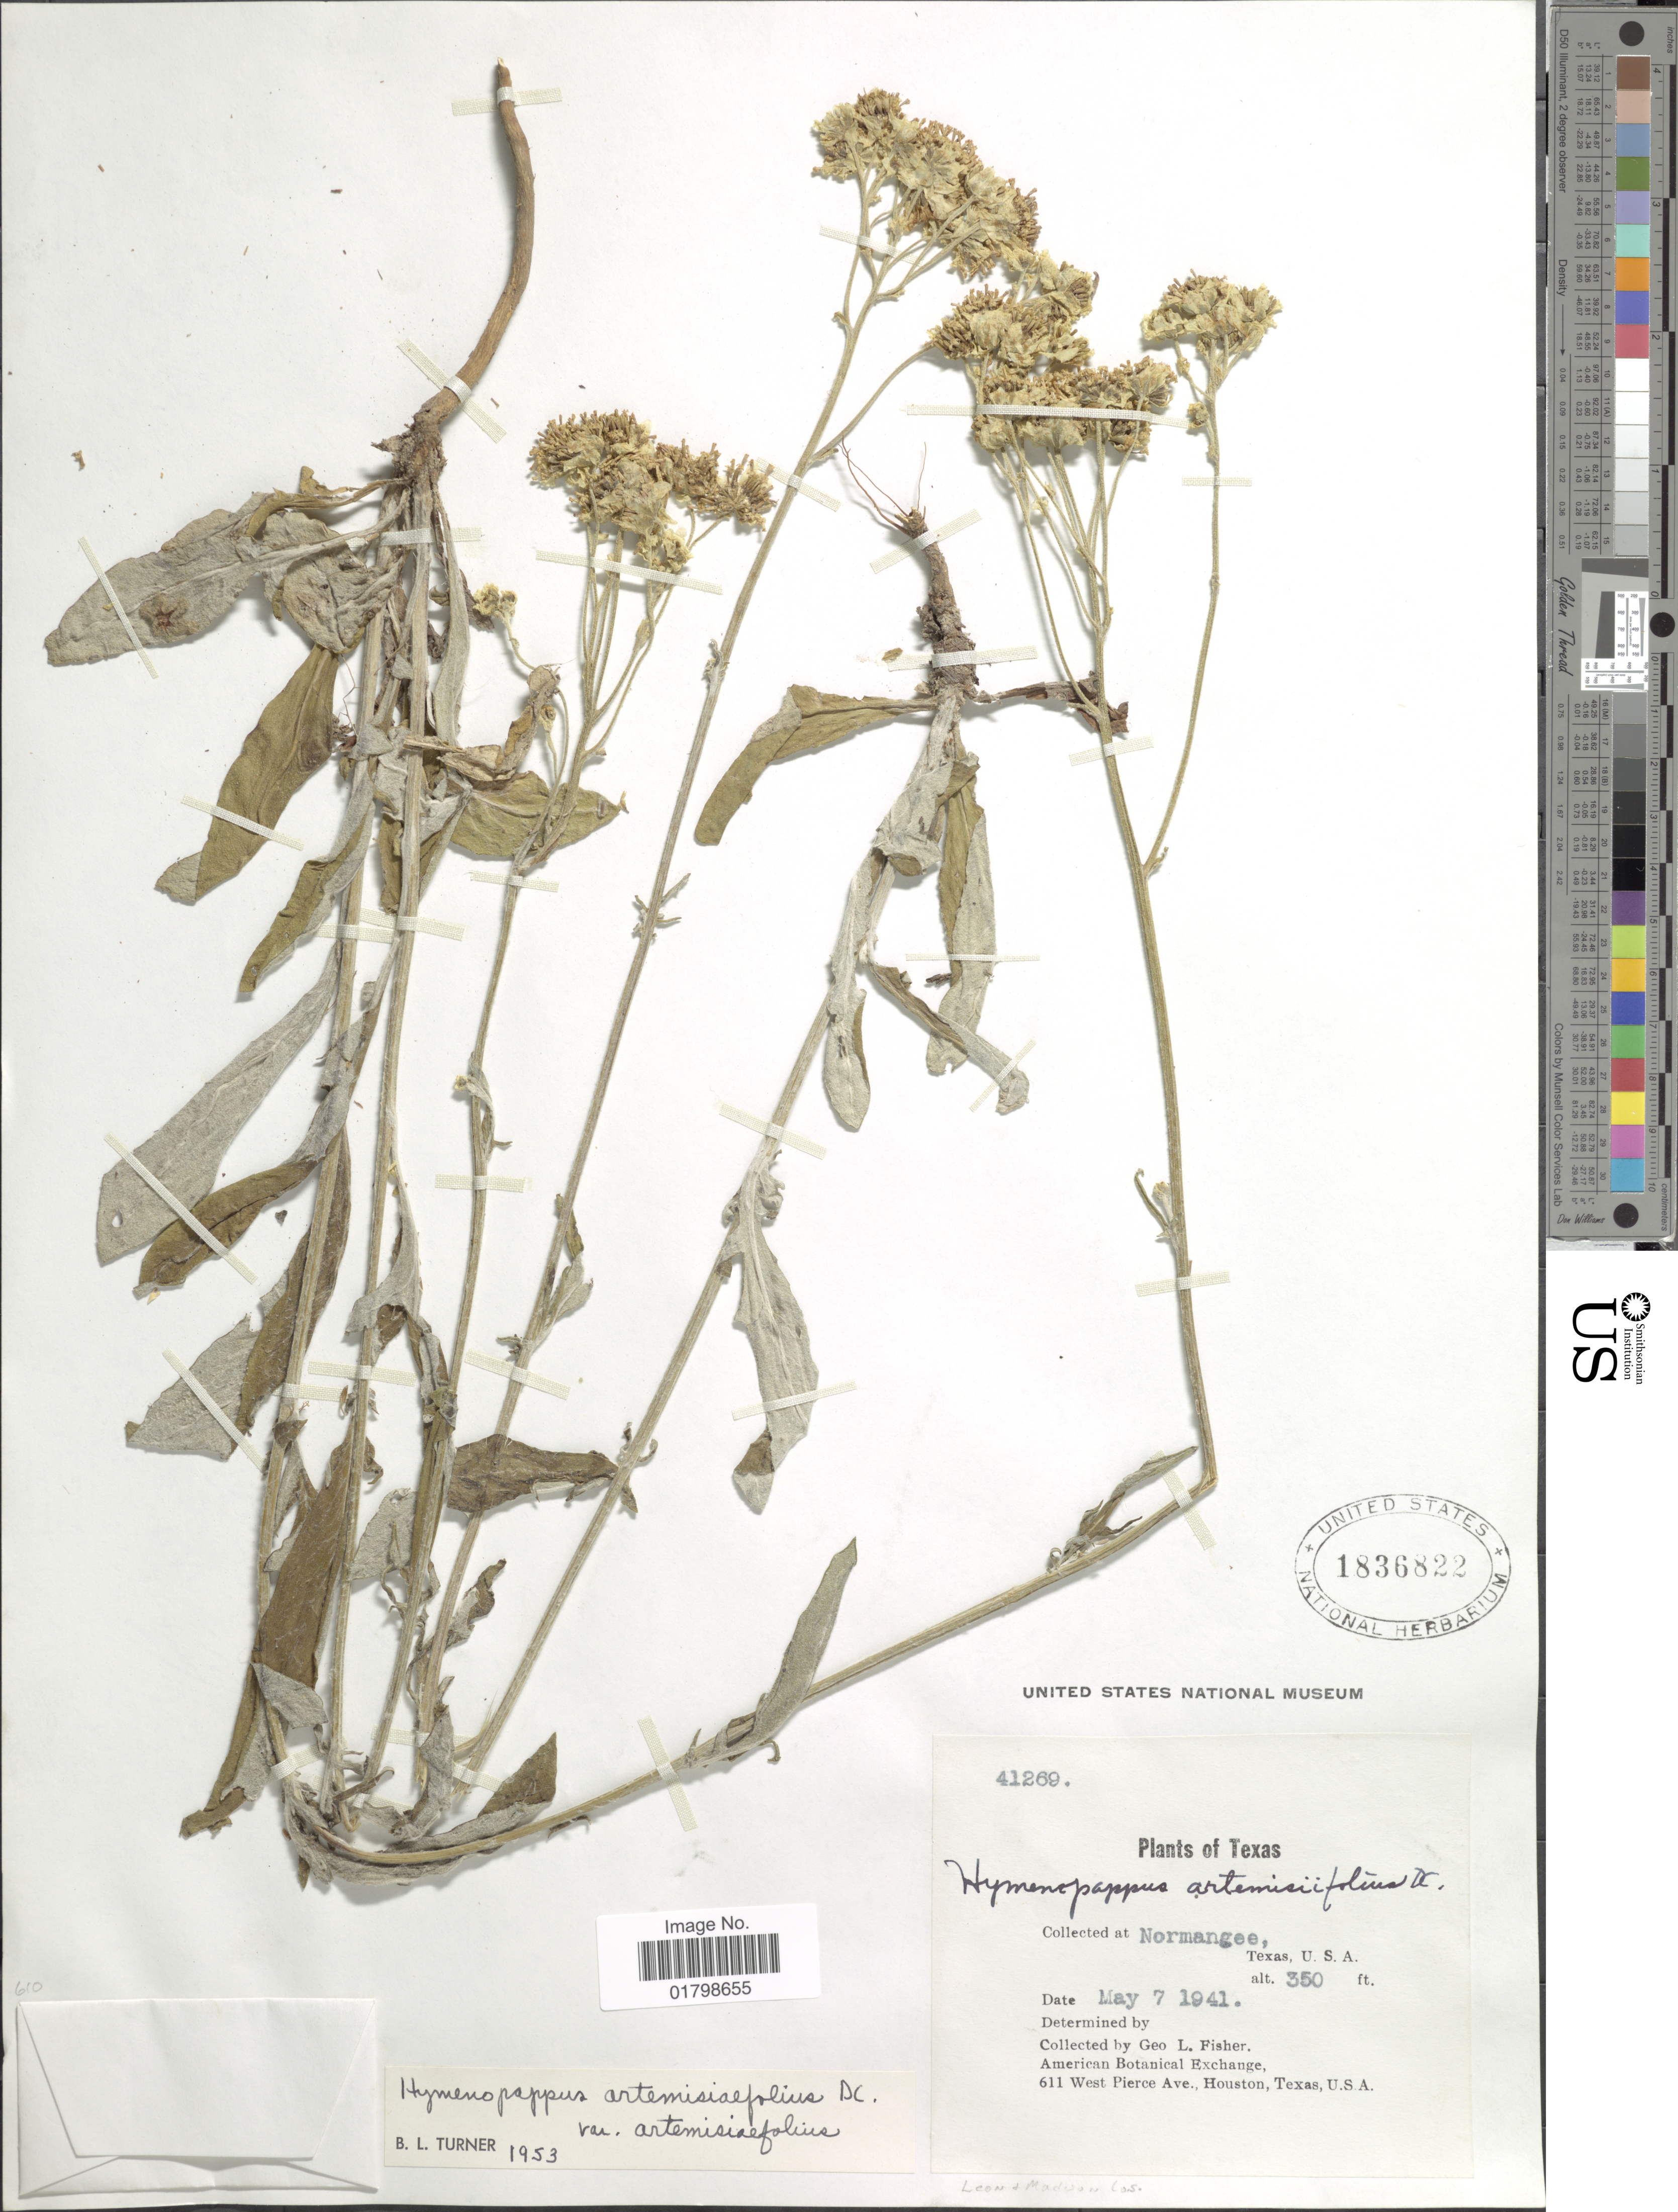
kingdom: Plantae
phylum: Tracheophyta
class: Magnoliopsida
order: Asterales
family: Asteraceae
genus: Hymenopappus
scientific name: Hymenopappus artemisiifolius var. artemisiifolius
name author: DC.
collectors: G. L. Fisher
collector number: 41269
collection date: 1941-05-07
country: United States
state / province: Texas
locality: Normangee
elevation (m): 107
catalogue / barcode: US 1836822